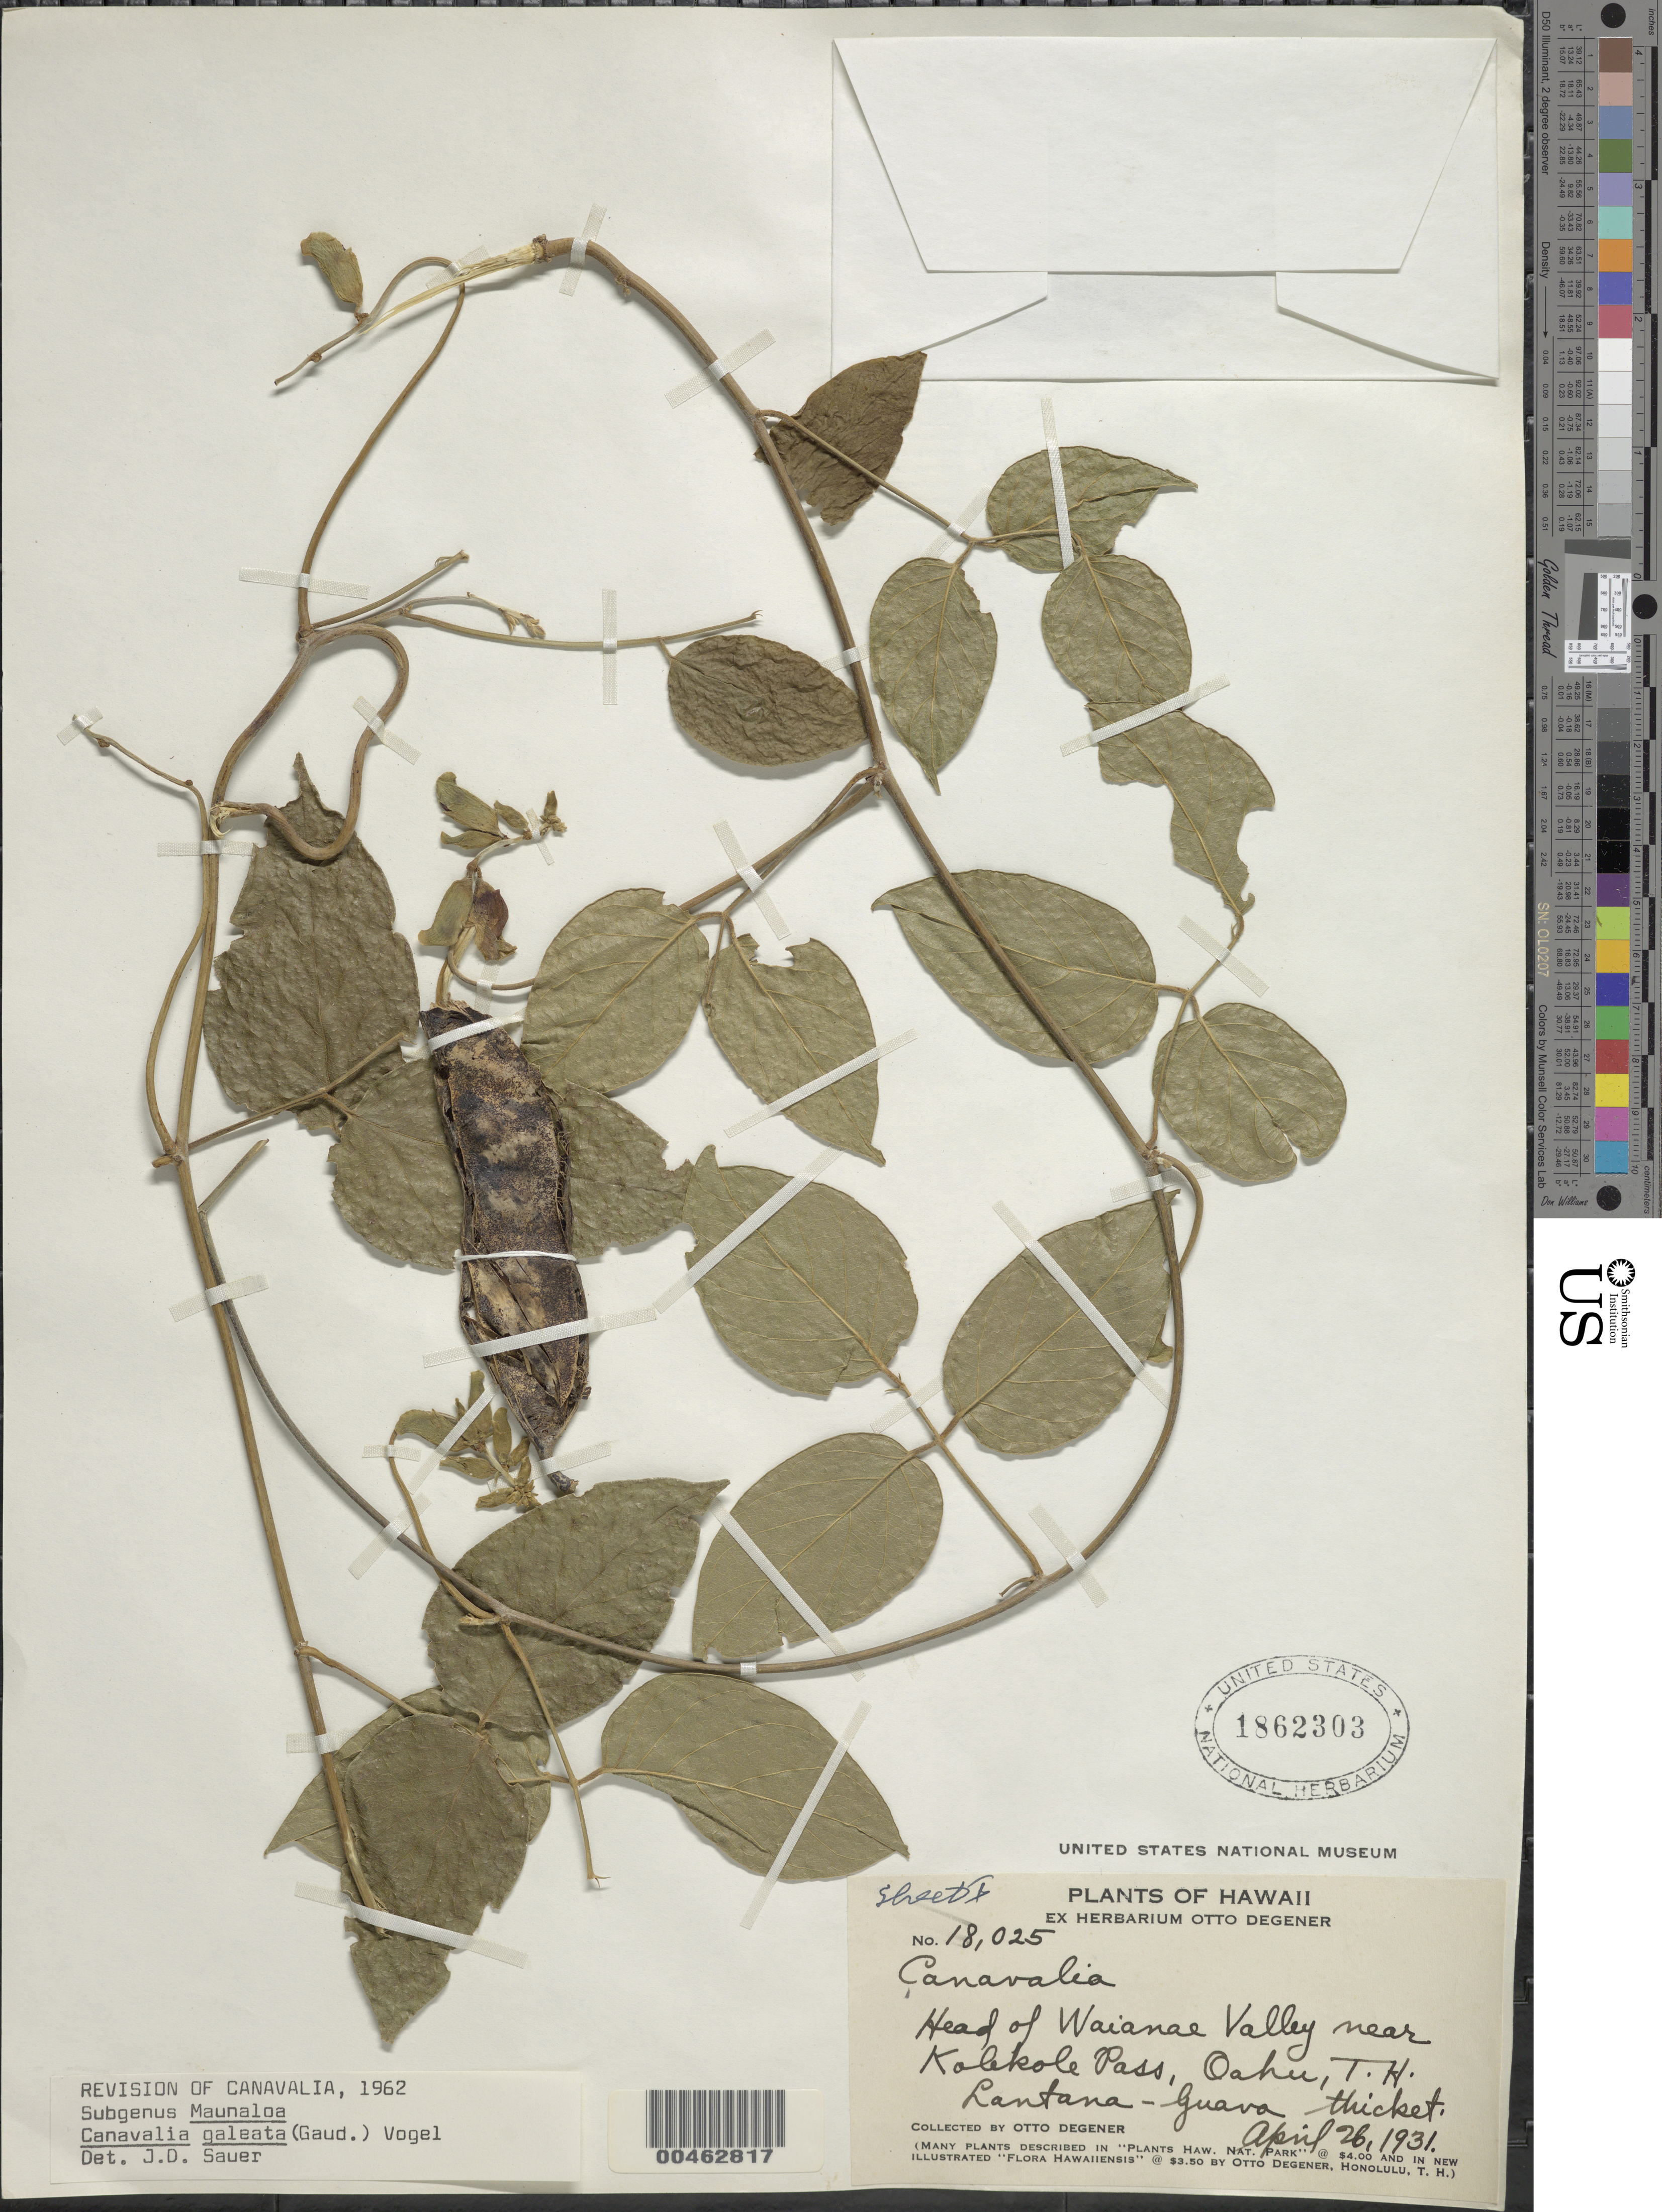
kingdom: Plantae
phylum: Tracheophyta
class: Magnoliopsida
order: Fabales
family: Fabaceae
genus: Canavalia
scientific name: Canavalia galeata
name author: Gaudich.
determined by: Sauer, J. D.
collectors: O. Degener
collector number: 18025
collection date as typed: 26 Apr 1931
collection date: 1931-04-26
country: United States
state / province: Hawaii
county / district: Honolulu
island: Oahu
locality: Head of Waianae Valley near Kolekole Pass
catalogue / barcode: US 1862303